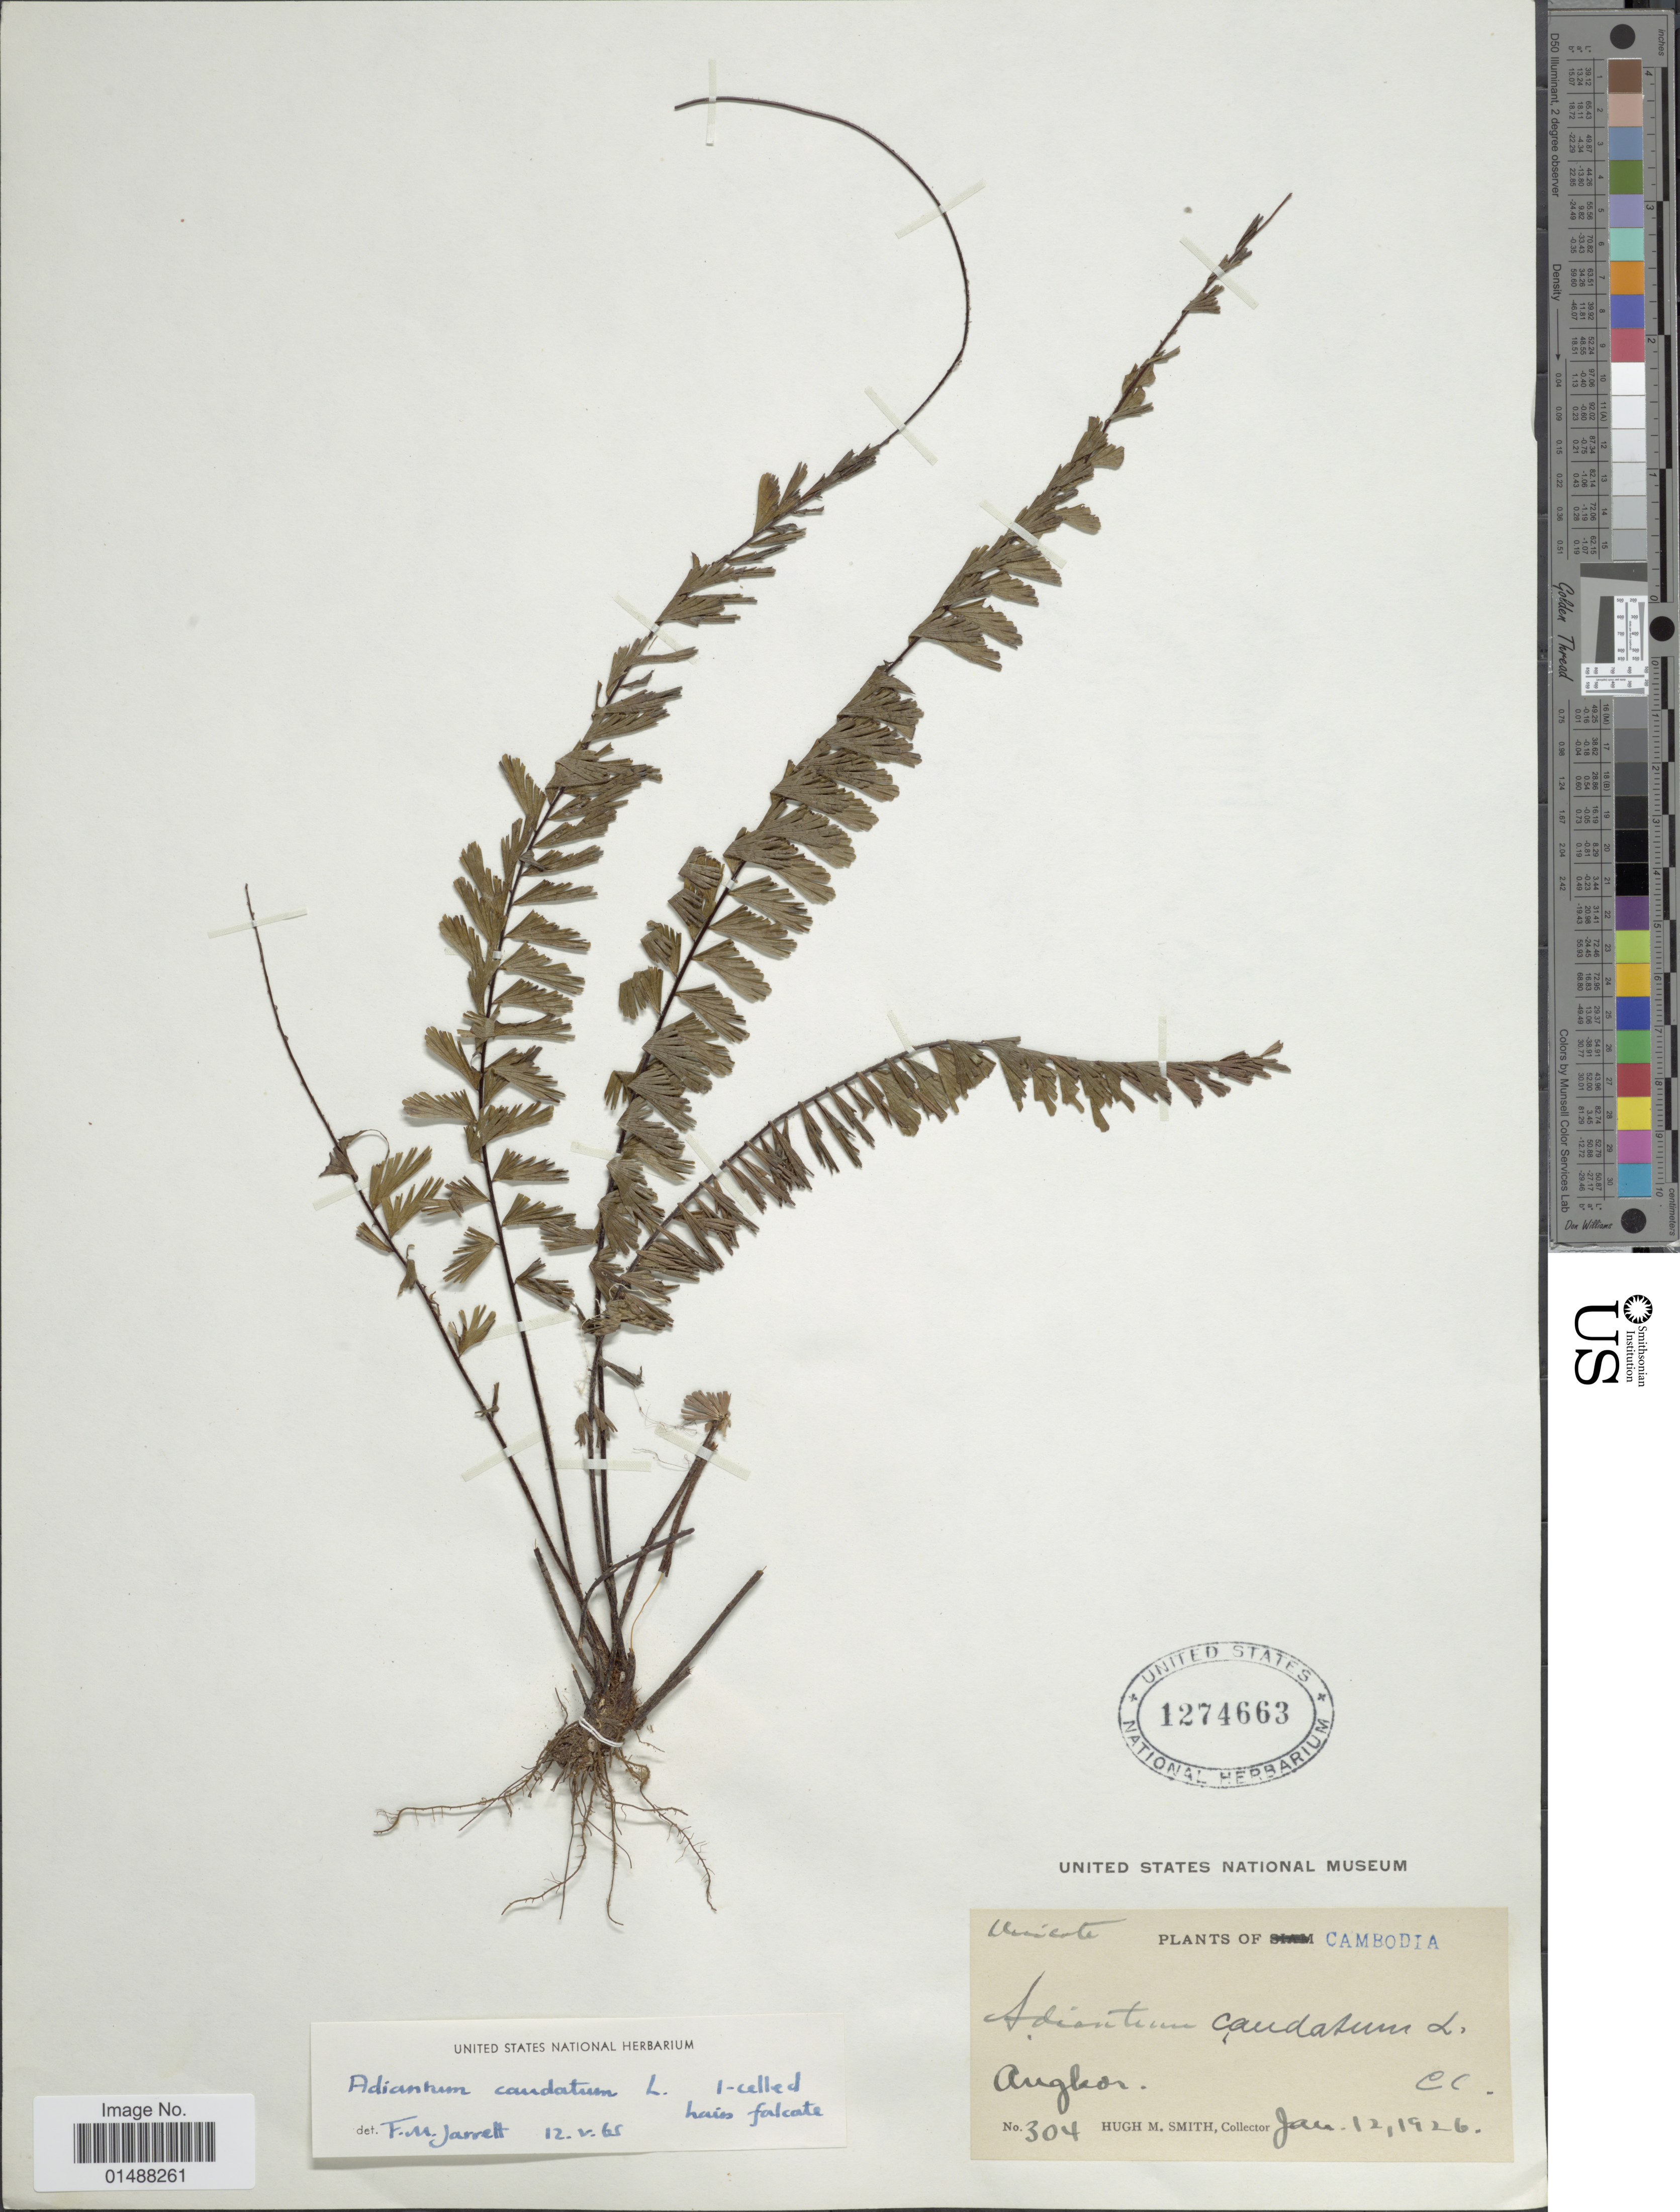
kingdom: Plantae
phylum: Tracheophyta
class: Polypodiopsida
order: Polypodiales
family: Pteridaceae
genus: Adiantum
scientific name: Adiantum caudatum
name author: L.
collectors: H. M. Smith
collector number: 304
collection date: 1926-01-12/1926-01-19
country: Cambodia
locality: Angkor.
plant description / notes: Corrected "Augkor" to "Angkor."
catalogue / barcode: US 1274663